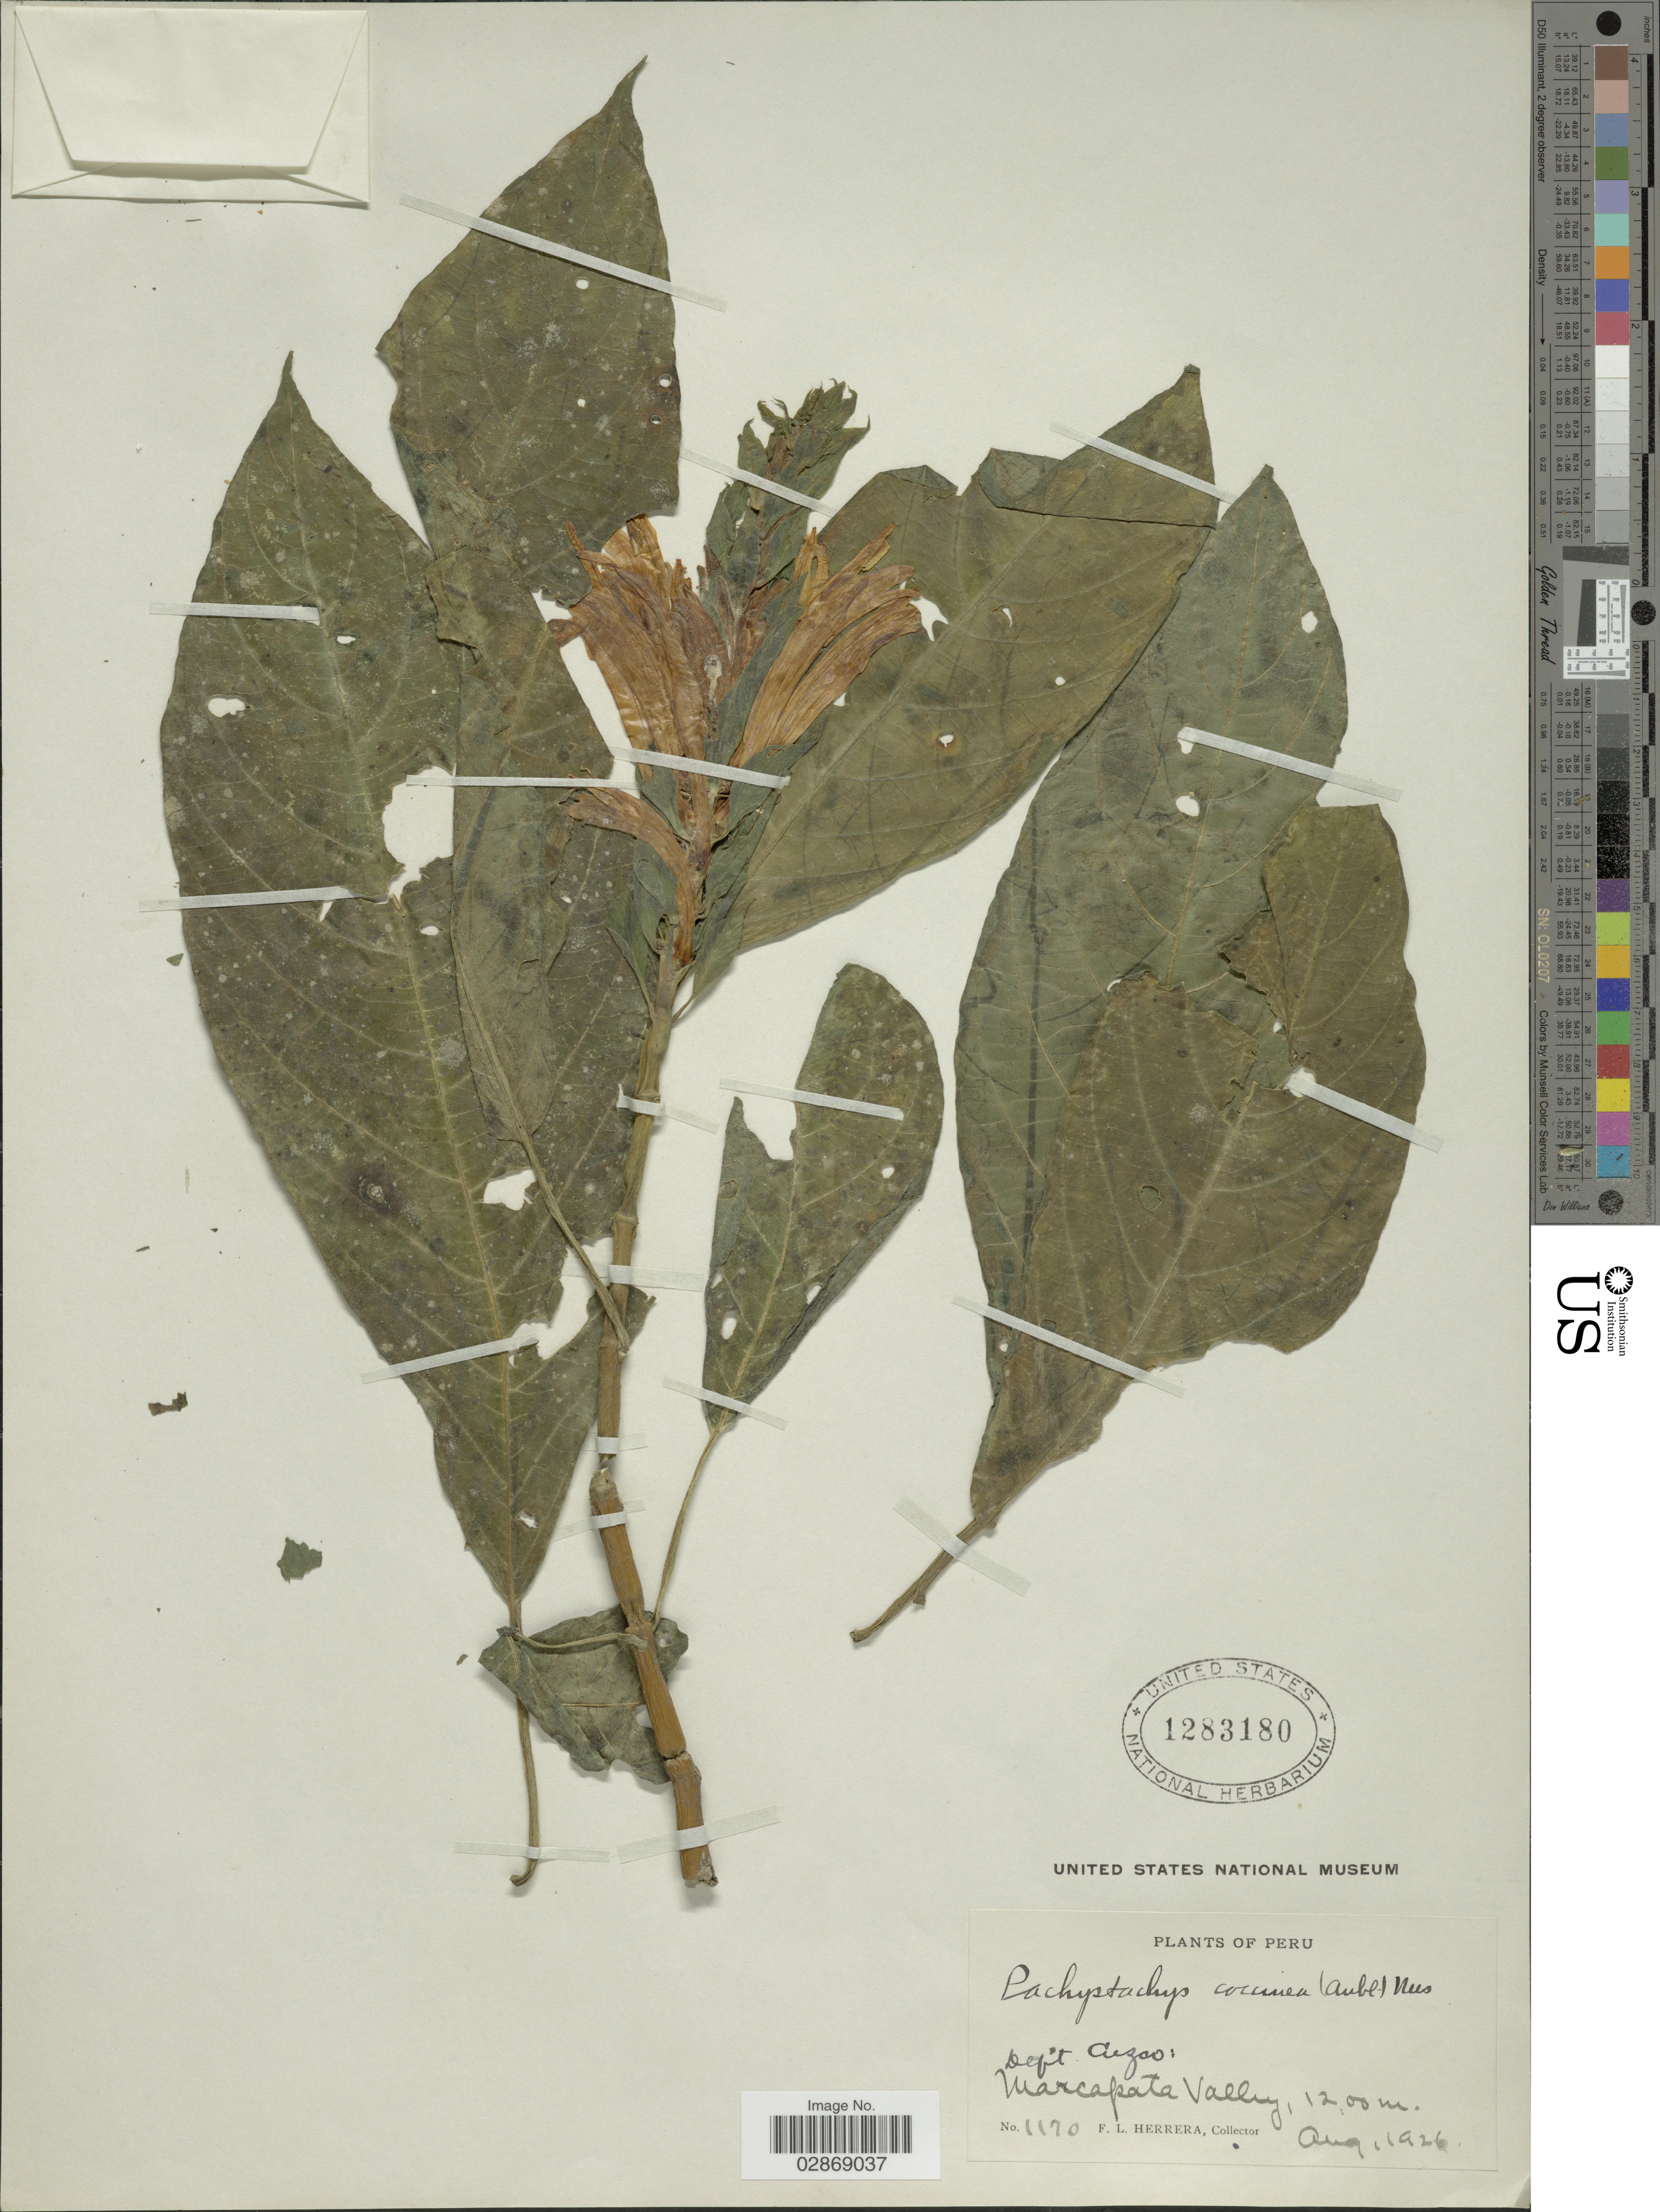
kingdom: Plantae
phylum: Tracheophyta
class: Magnoliopsida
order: Lamiales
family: Acanthaceae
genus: Pachystachys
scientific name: Pachystachys spicata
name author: (Ruiz & Pav.) Wassh.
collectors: F. L. Herrera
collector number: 1170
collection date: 1926-08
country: Peru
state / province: Cusco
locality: Dept. Cuzco: Marcapata Valley.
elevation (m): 1200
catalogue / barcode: US 1283180